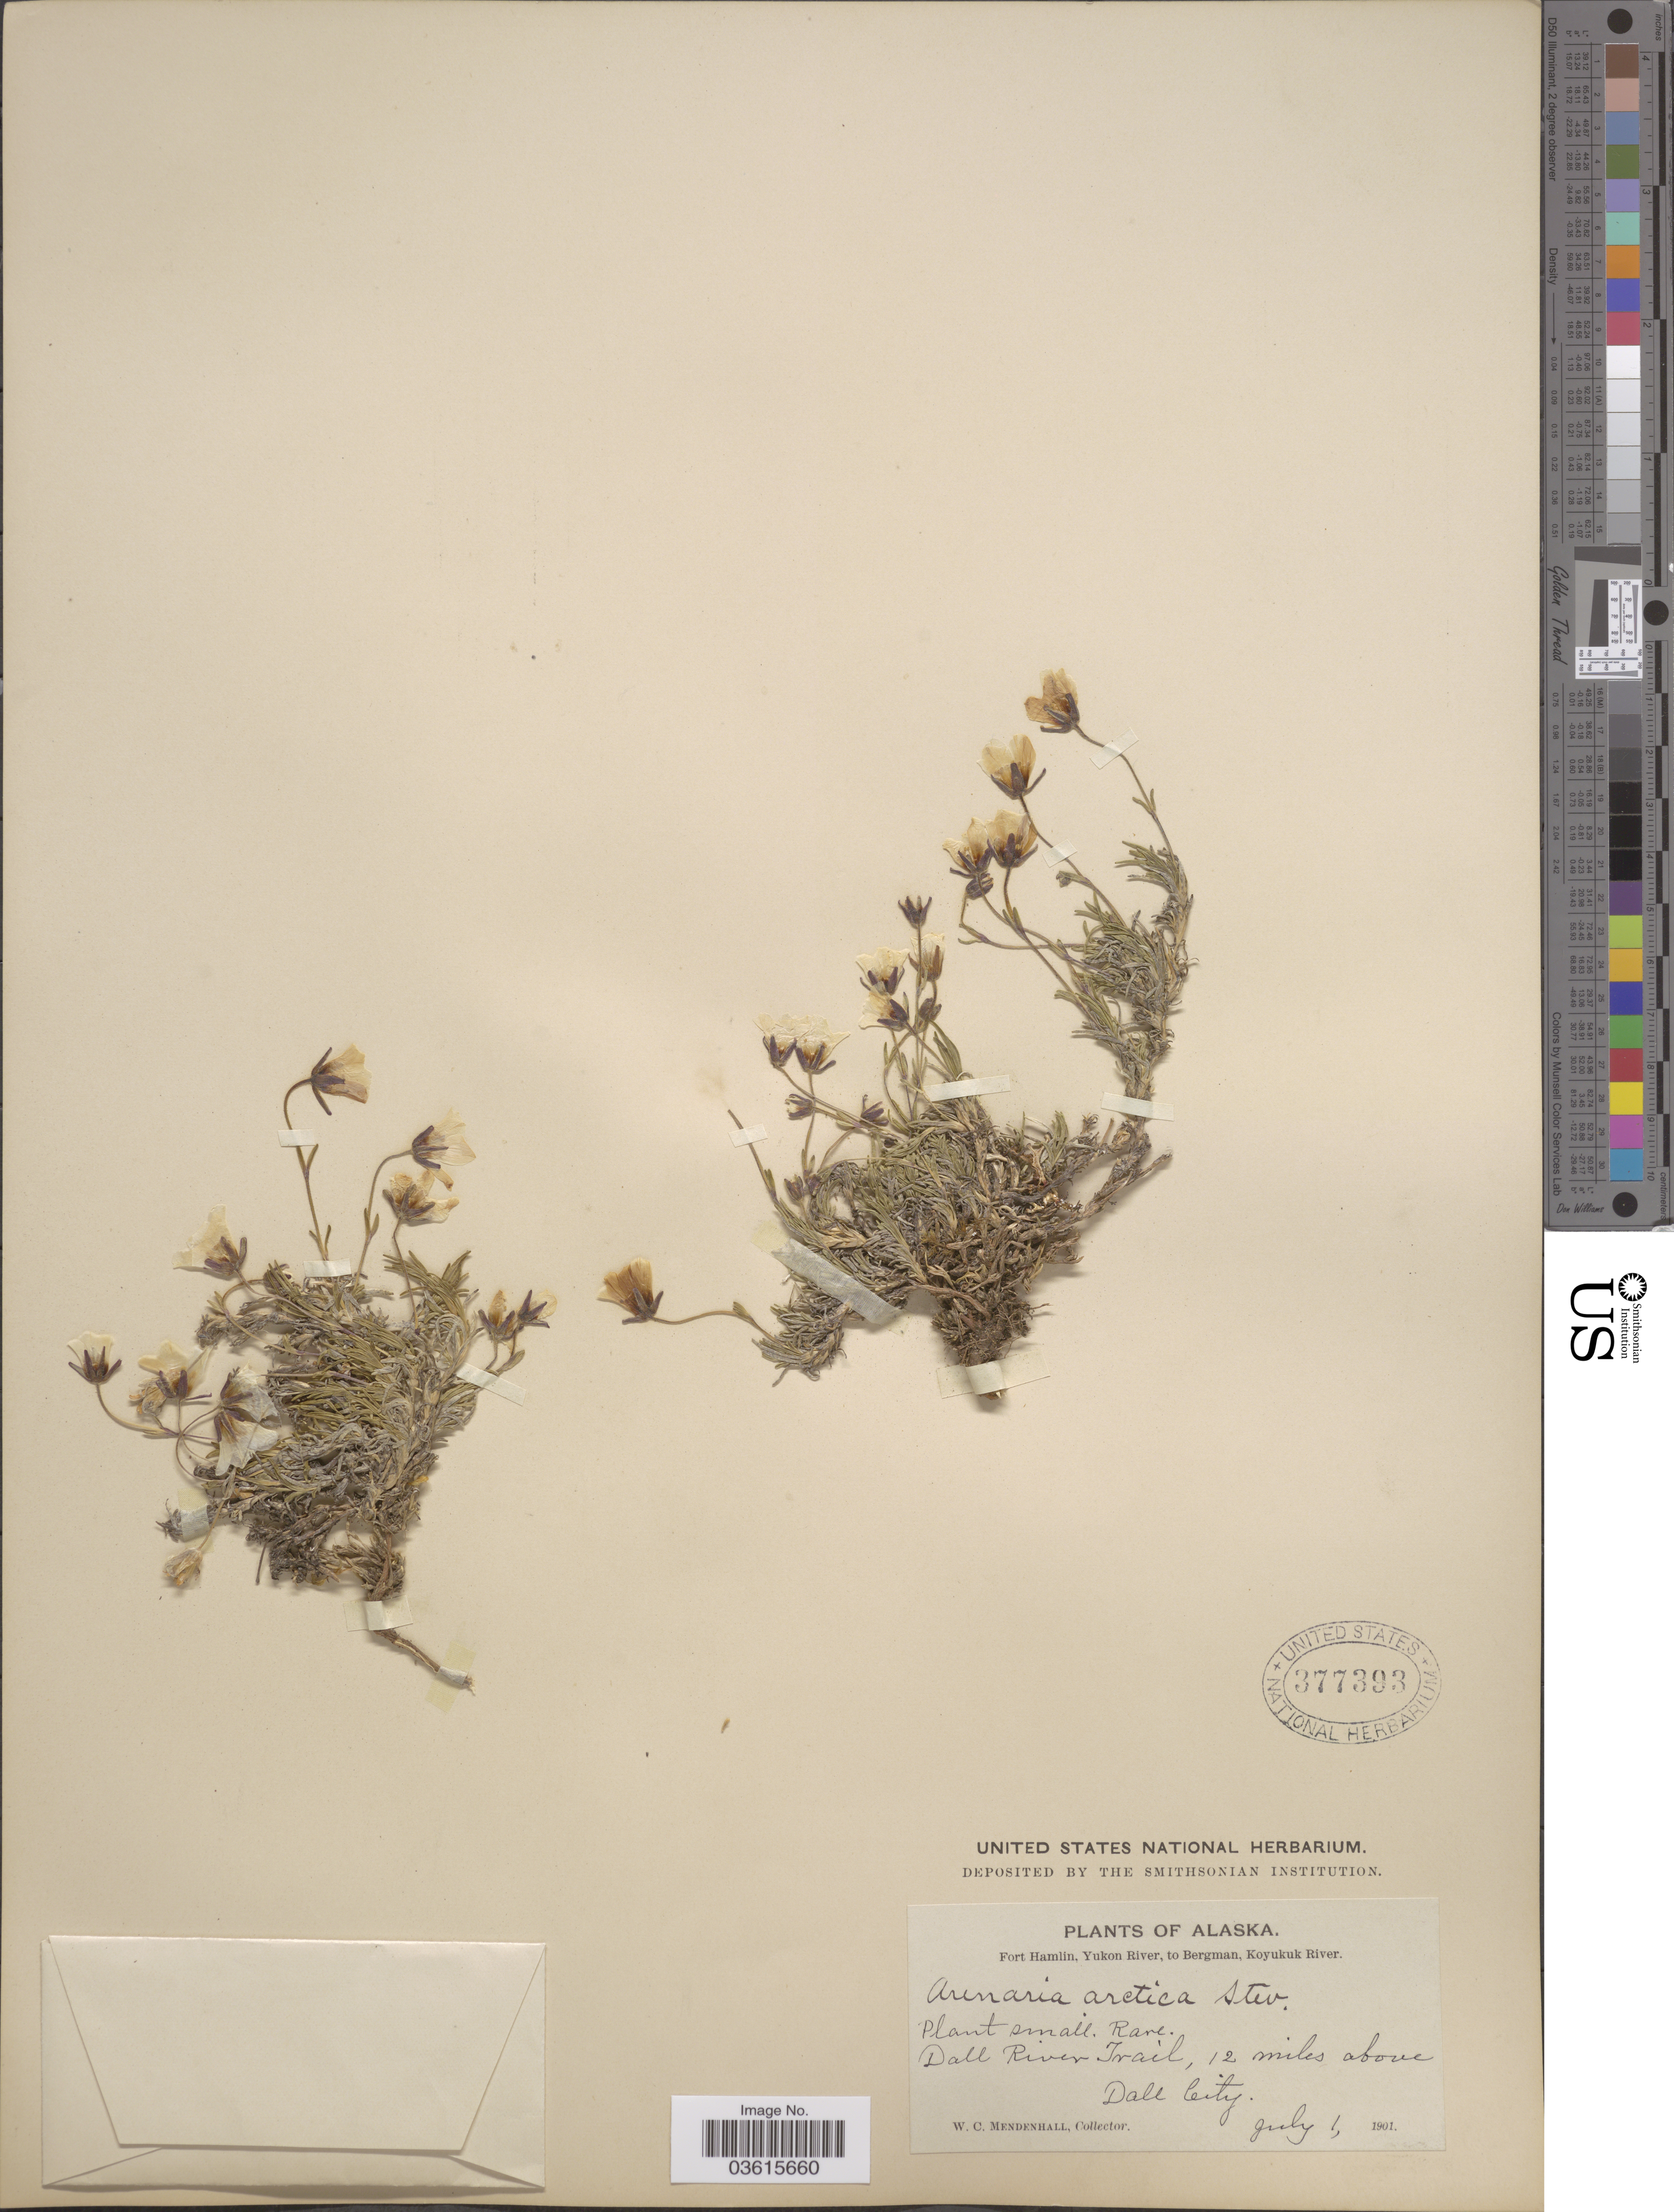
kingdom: Plantae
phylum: Tracheophyta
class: Magnoliopsida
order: Caryophyllales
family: Caryophyllaceae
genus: Cherleria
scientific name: Cherleria arctica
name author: (Steven ex Ser.) A.J. Moore & Dillenb.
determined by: Strong, M. T., (US), Smithsonian Institution - National Museum of Natural History (UNITED STATES)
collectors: W. Mendenhall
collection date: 1901-07-01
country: United States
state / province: Alaska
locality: Fort Hamlin, Yukon River, to Bergman, Koyukuk River. Dall River Trail, 12 miles above Dall City.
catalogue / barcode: US 377393